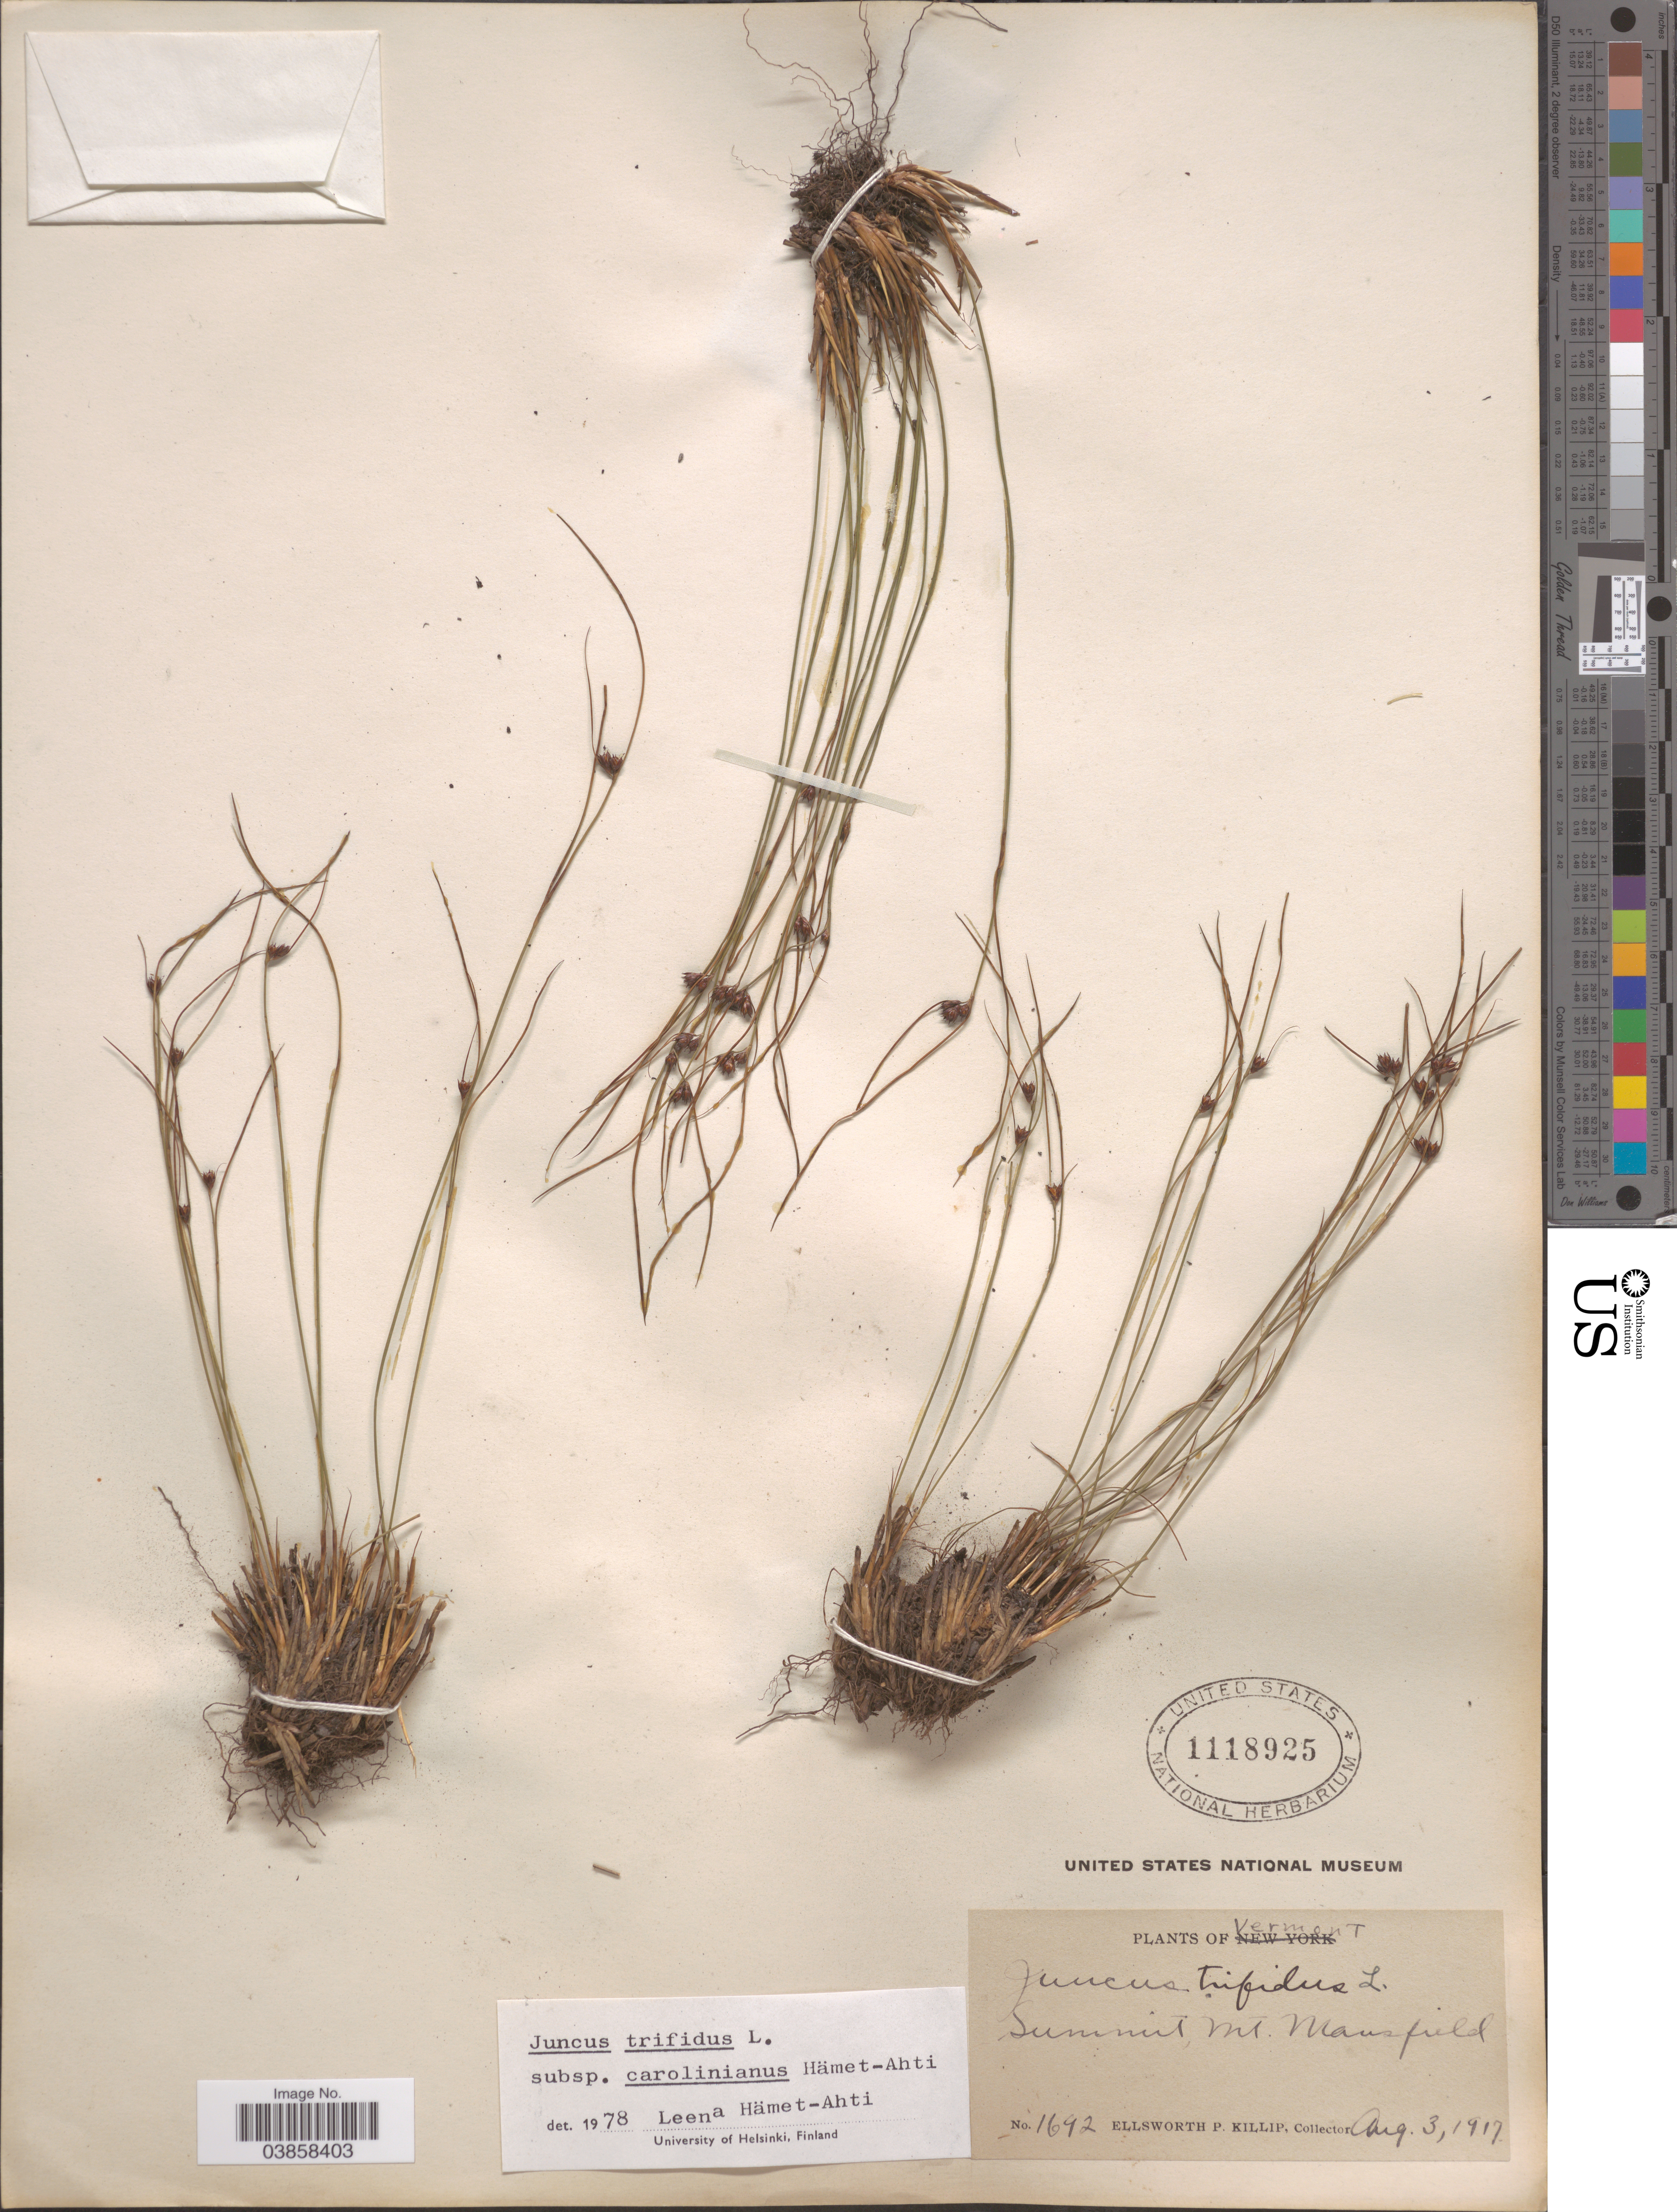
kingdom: Plantae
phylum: Tracheophyta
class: Liliopsida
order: Poales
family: Juncaceae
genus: Juncus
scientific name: Juncus trifidus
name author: L.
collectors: E. P. Killip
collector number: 1692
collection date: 1917-08-03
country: United States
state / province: Vermont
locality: Summit, Mt. Mausfield.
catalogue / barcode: US 1118925